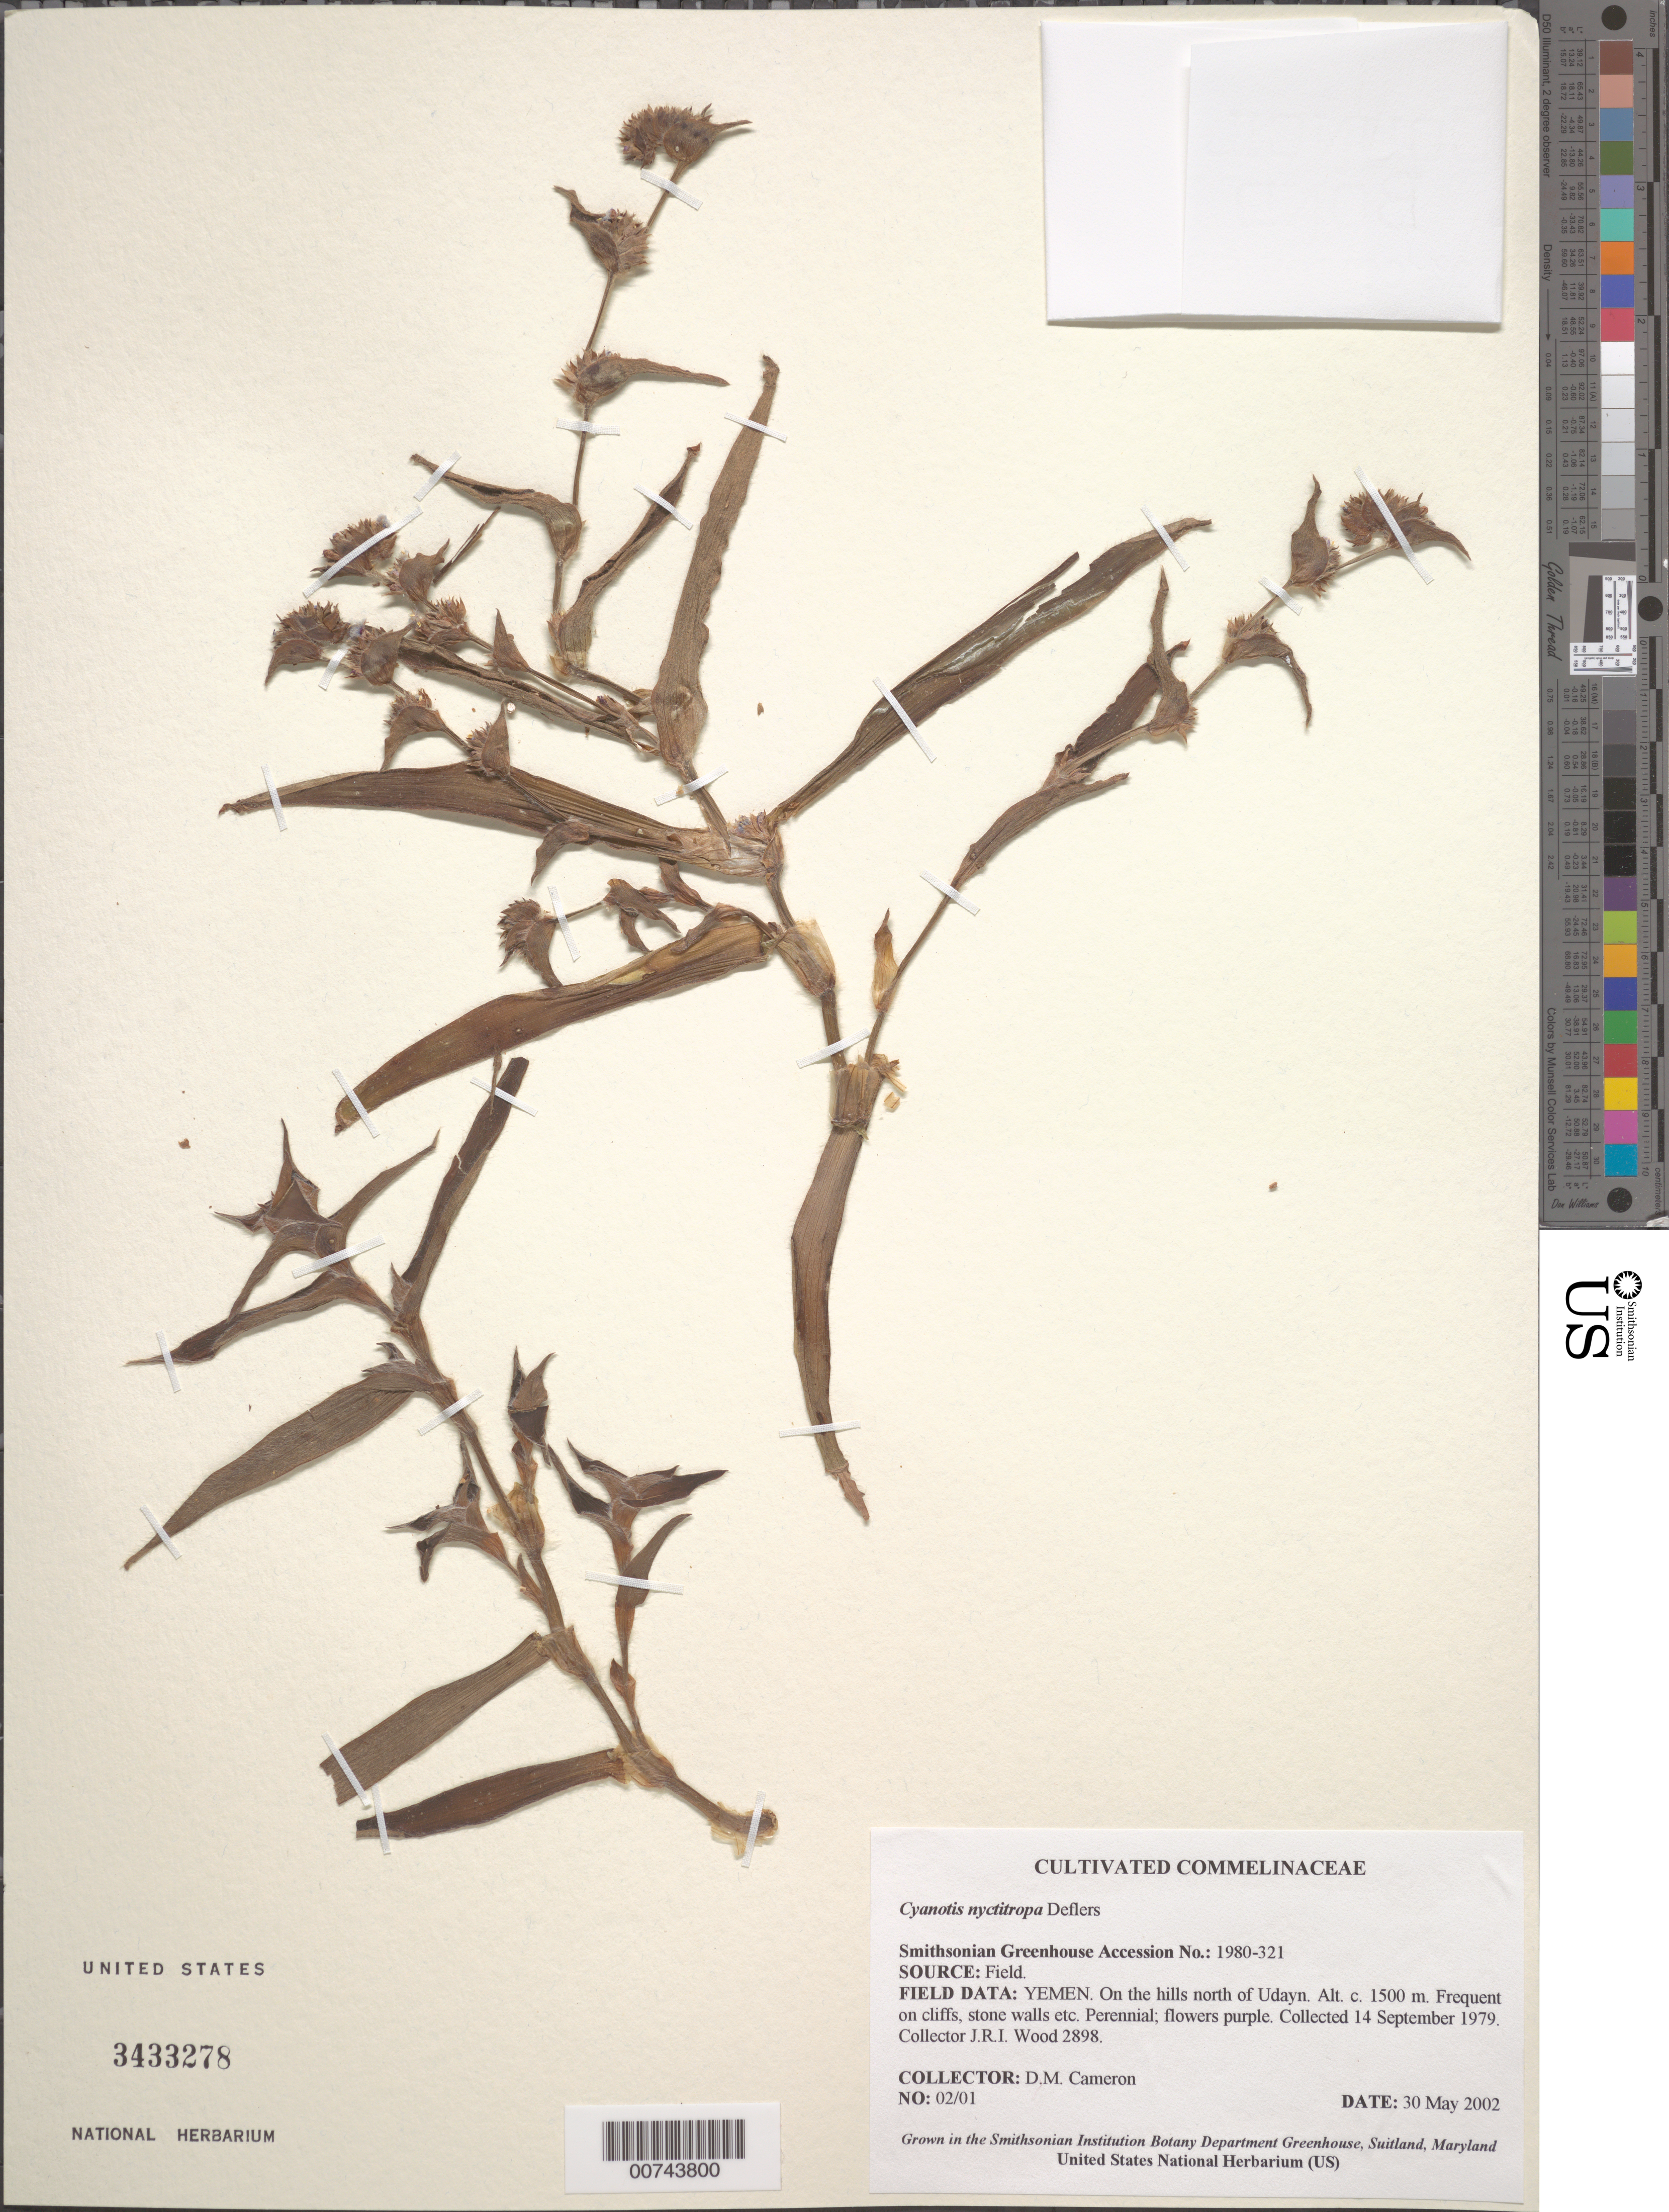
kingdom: Plantae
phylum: Tracheophyta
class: Liliopsida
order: Commelinales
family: Commelinaceae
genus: Cyanotis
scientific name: Cyanotis nyctitropa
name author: Deflers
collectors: D. Cameron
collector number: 02/01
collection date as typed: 30 May 2002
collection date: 2002-05-30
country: United States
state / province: Maryland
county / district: Prince George's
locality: Smithsonian Greenhouse.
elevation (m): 1500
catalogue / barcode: US 3433278